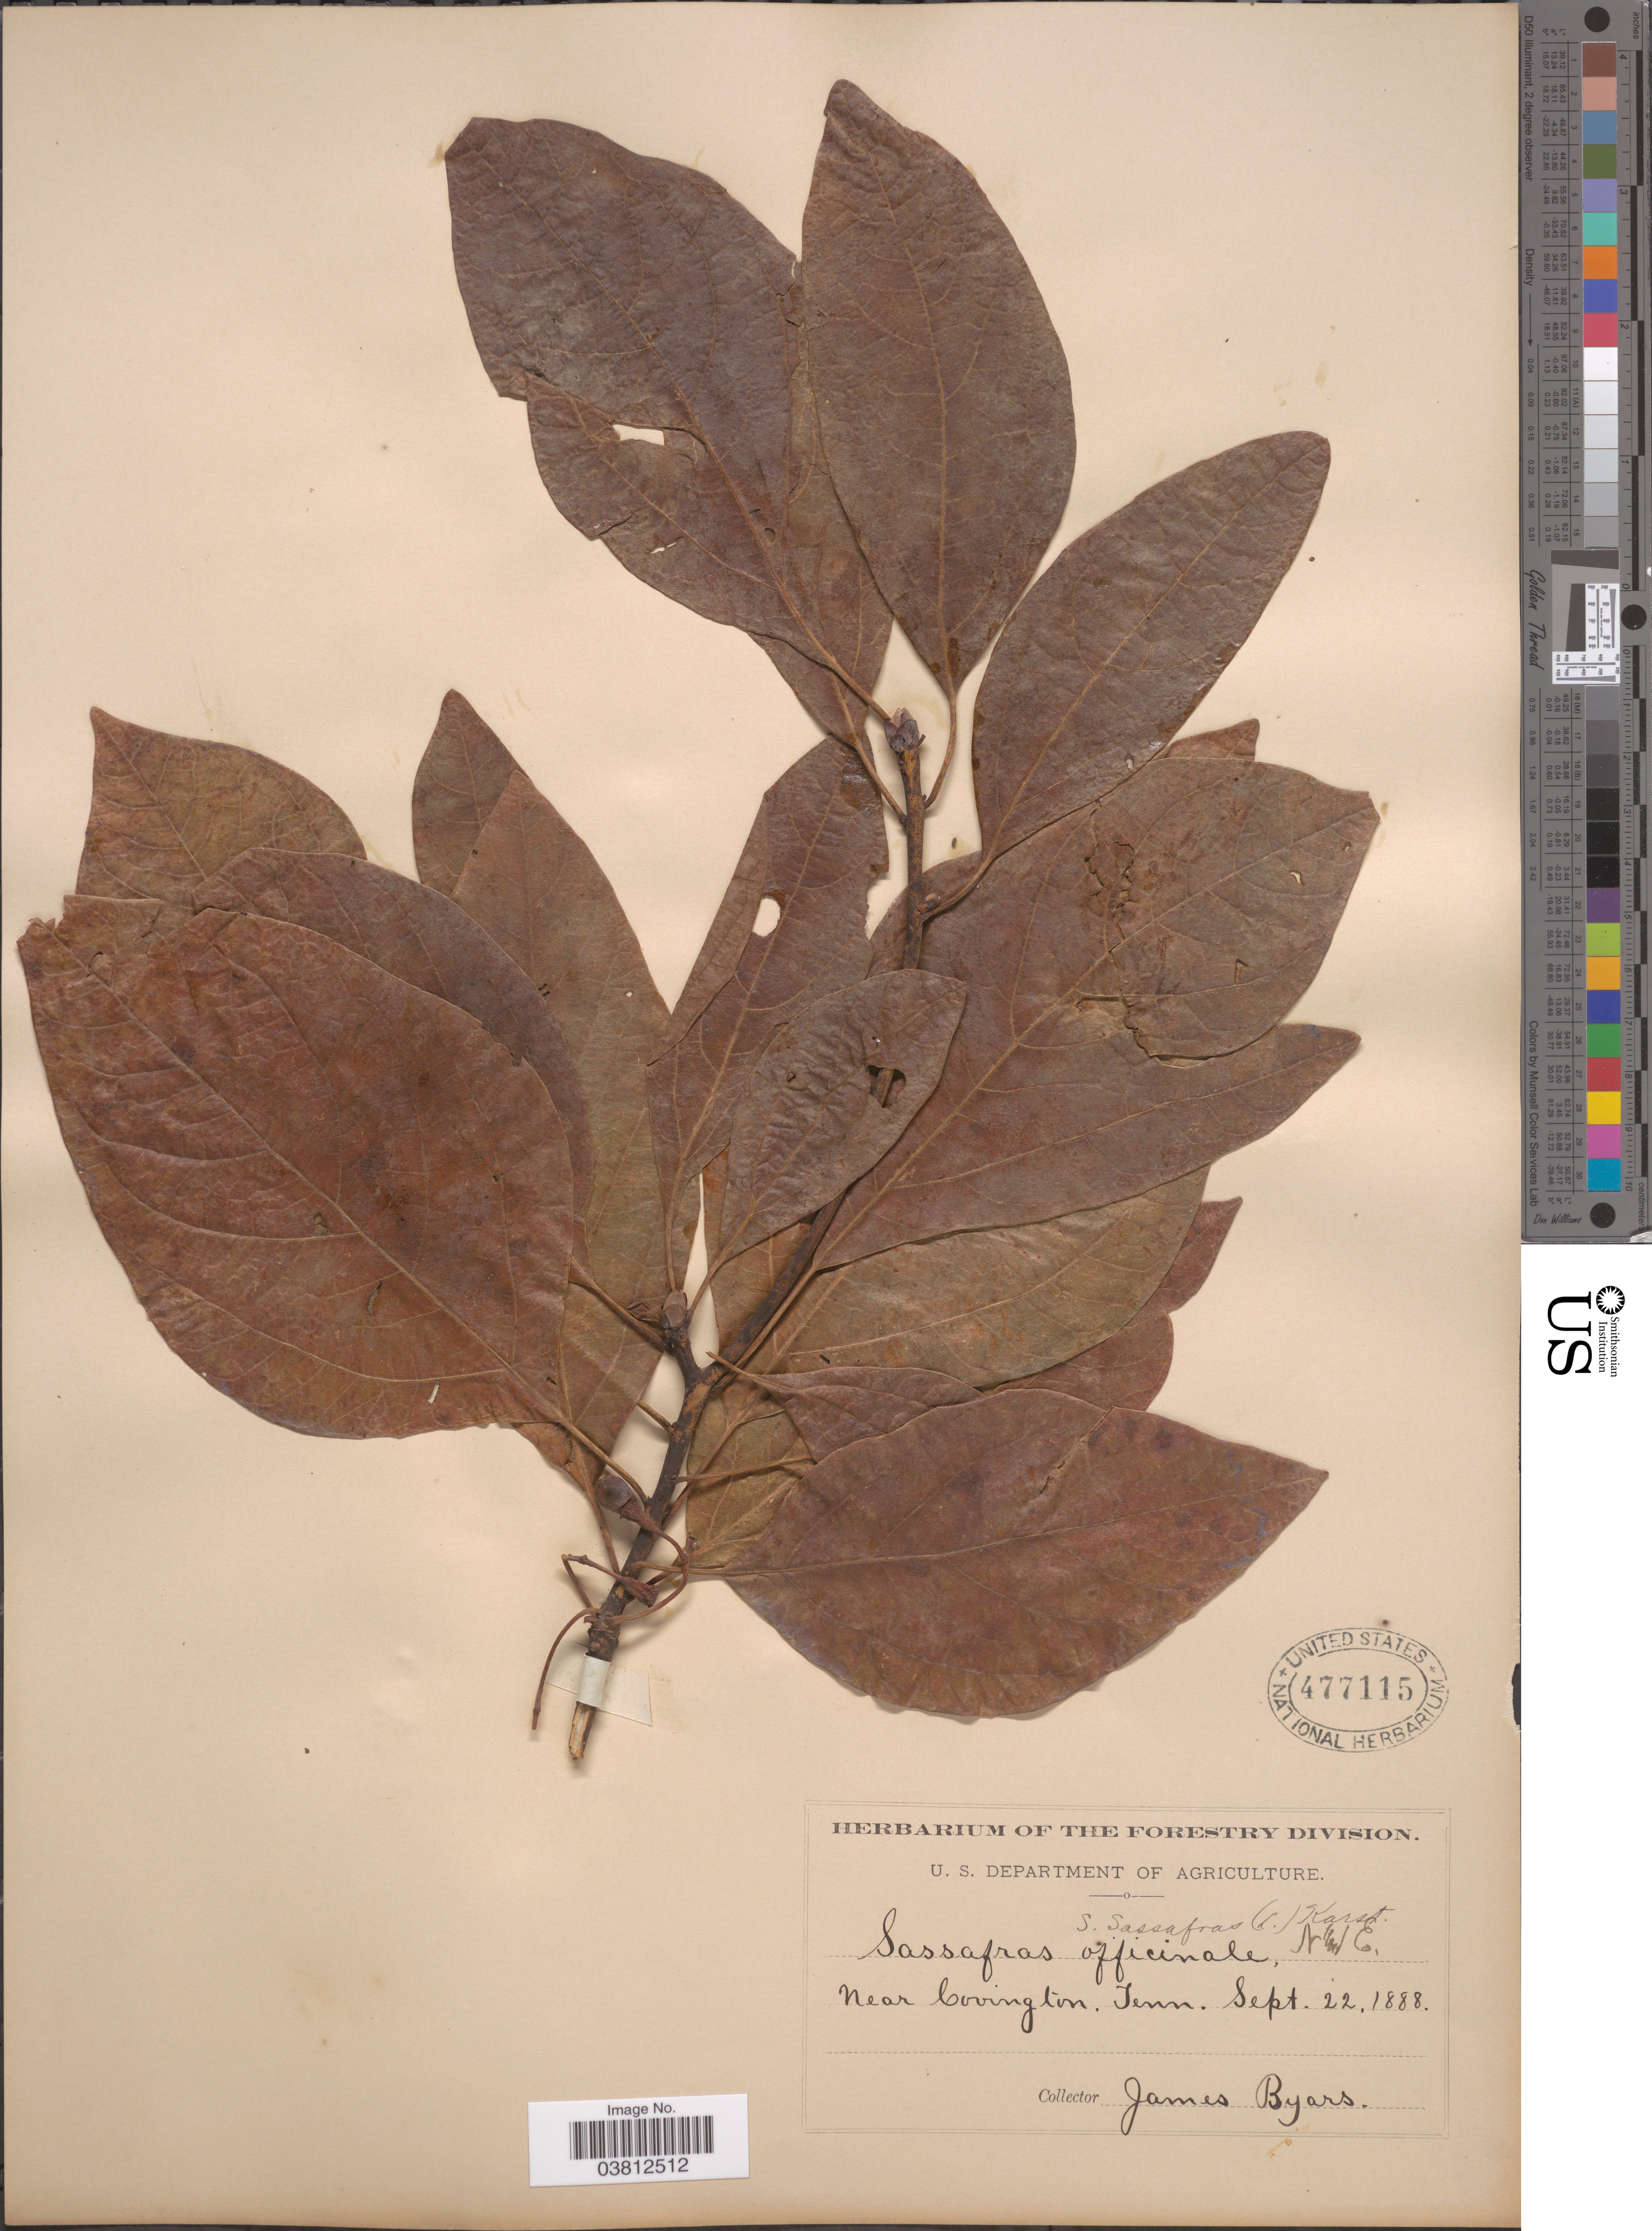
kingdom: Plantae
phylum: Tracheophyta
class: Magnoliopsida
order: Laurales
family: Lauraceae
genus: Sassafras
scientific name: Sassafras albidum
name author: (Nutt.) Nees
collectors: J. Byars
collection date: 1888-09-22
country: United States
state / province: Tennessee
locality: Near Covington.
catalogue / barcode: US 477115